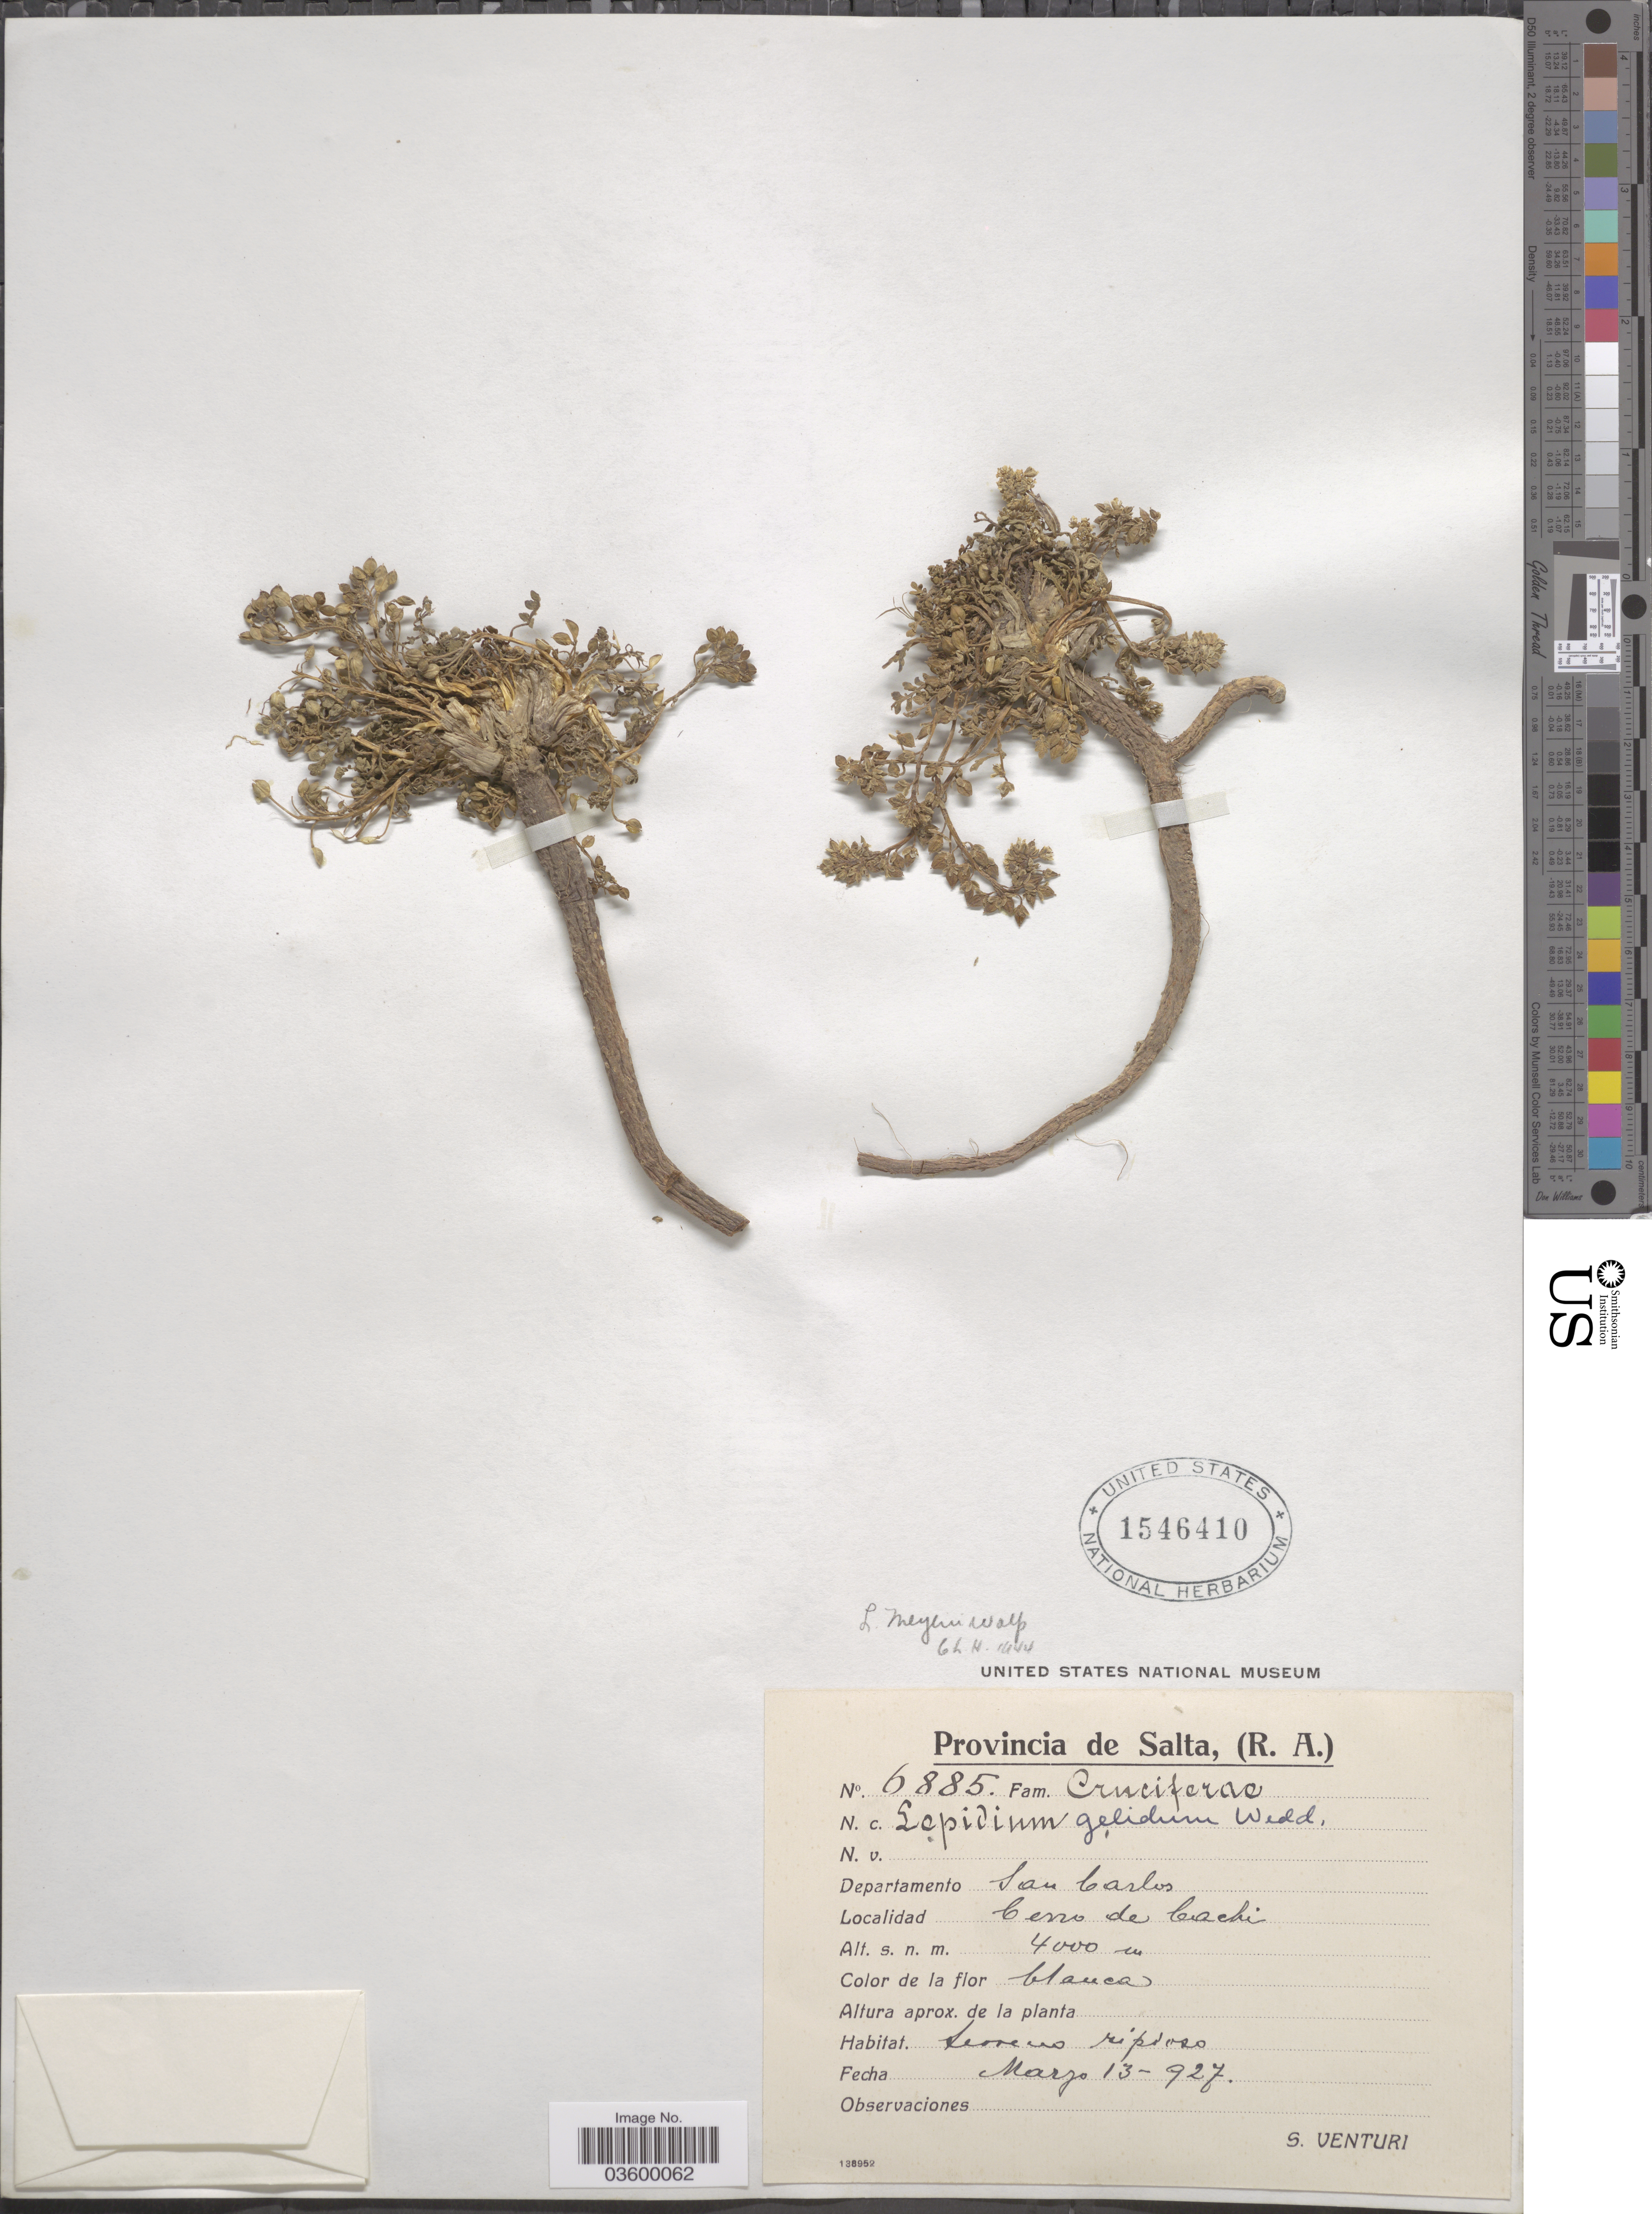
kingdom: Plantae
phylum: Tracheophyta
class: Magnoliopsida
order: Brassicales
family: Brassicaceae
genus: Lepidium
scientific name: Lepidium meyenii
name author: Walp.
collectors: S. Venturi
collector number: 6885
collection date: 1927-03-13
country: Argentina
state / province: Salta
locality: Departamento San Carlos. Cerro de Cachi.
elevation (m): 4000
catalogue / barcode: US 1546410